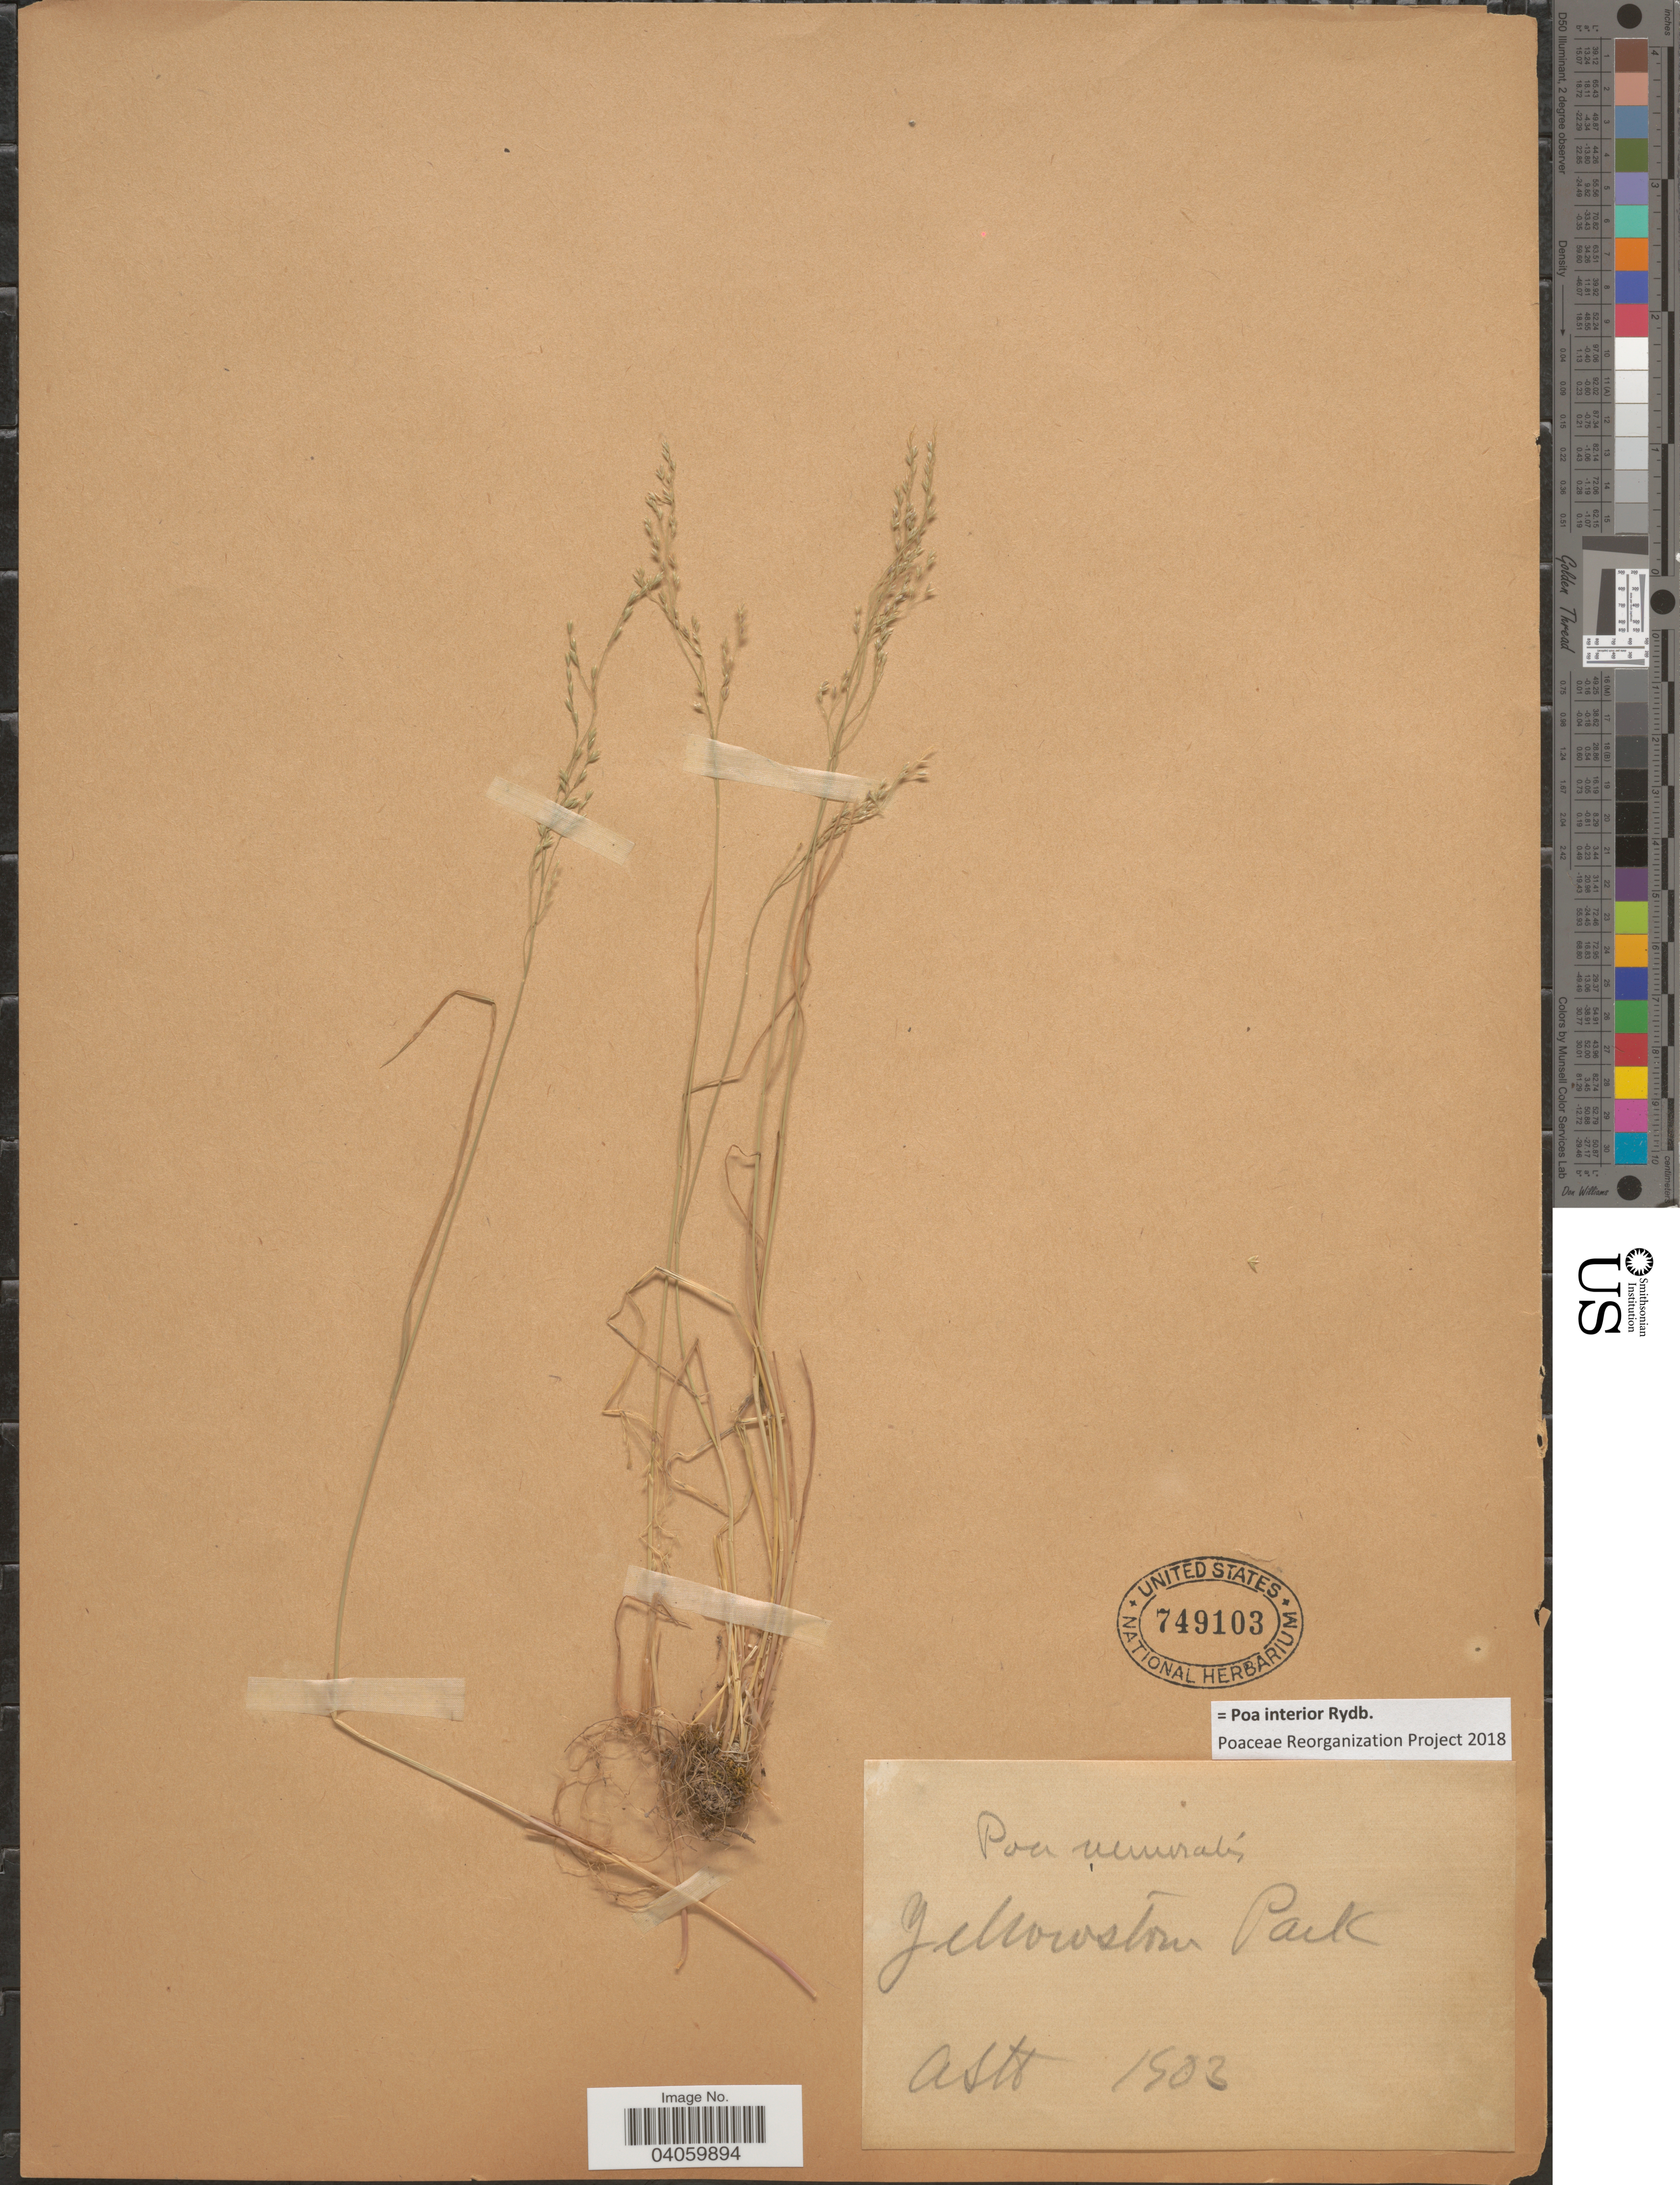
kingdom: Plantae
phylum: Tracheophyta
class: Liliopsida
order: Poales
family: Poaceae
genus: Poa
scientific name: Poa interior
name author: Rydb.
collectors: A. H.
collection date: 1903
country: United States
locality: Yellowstone Park.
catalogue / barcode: US 749103